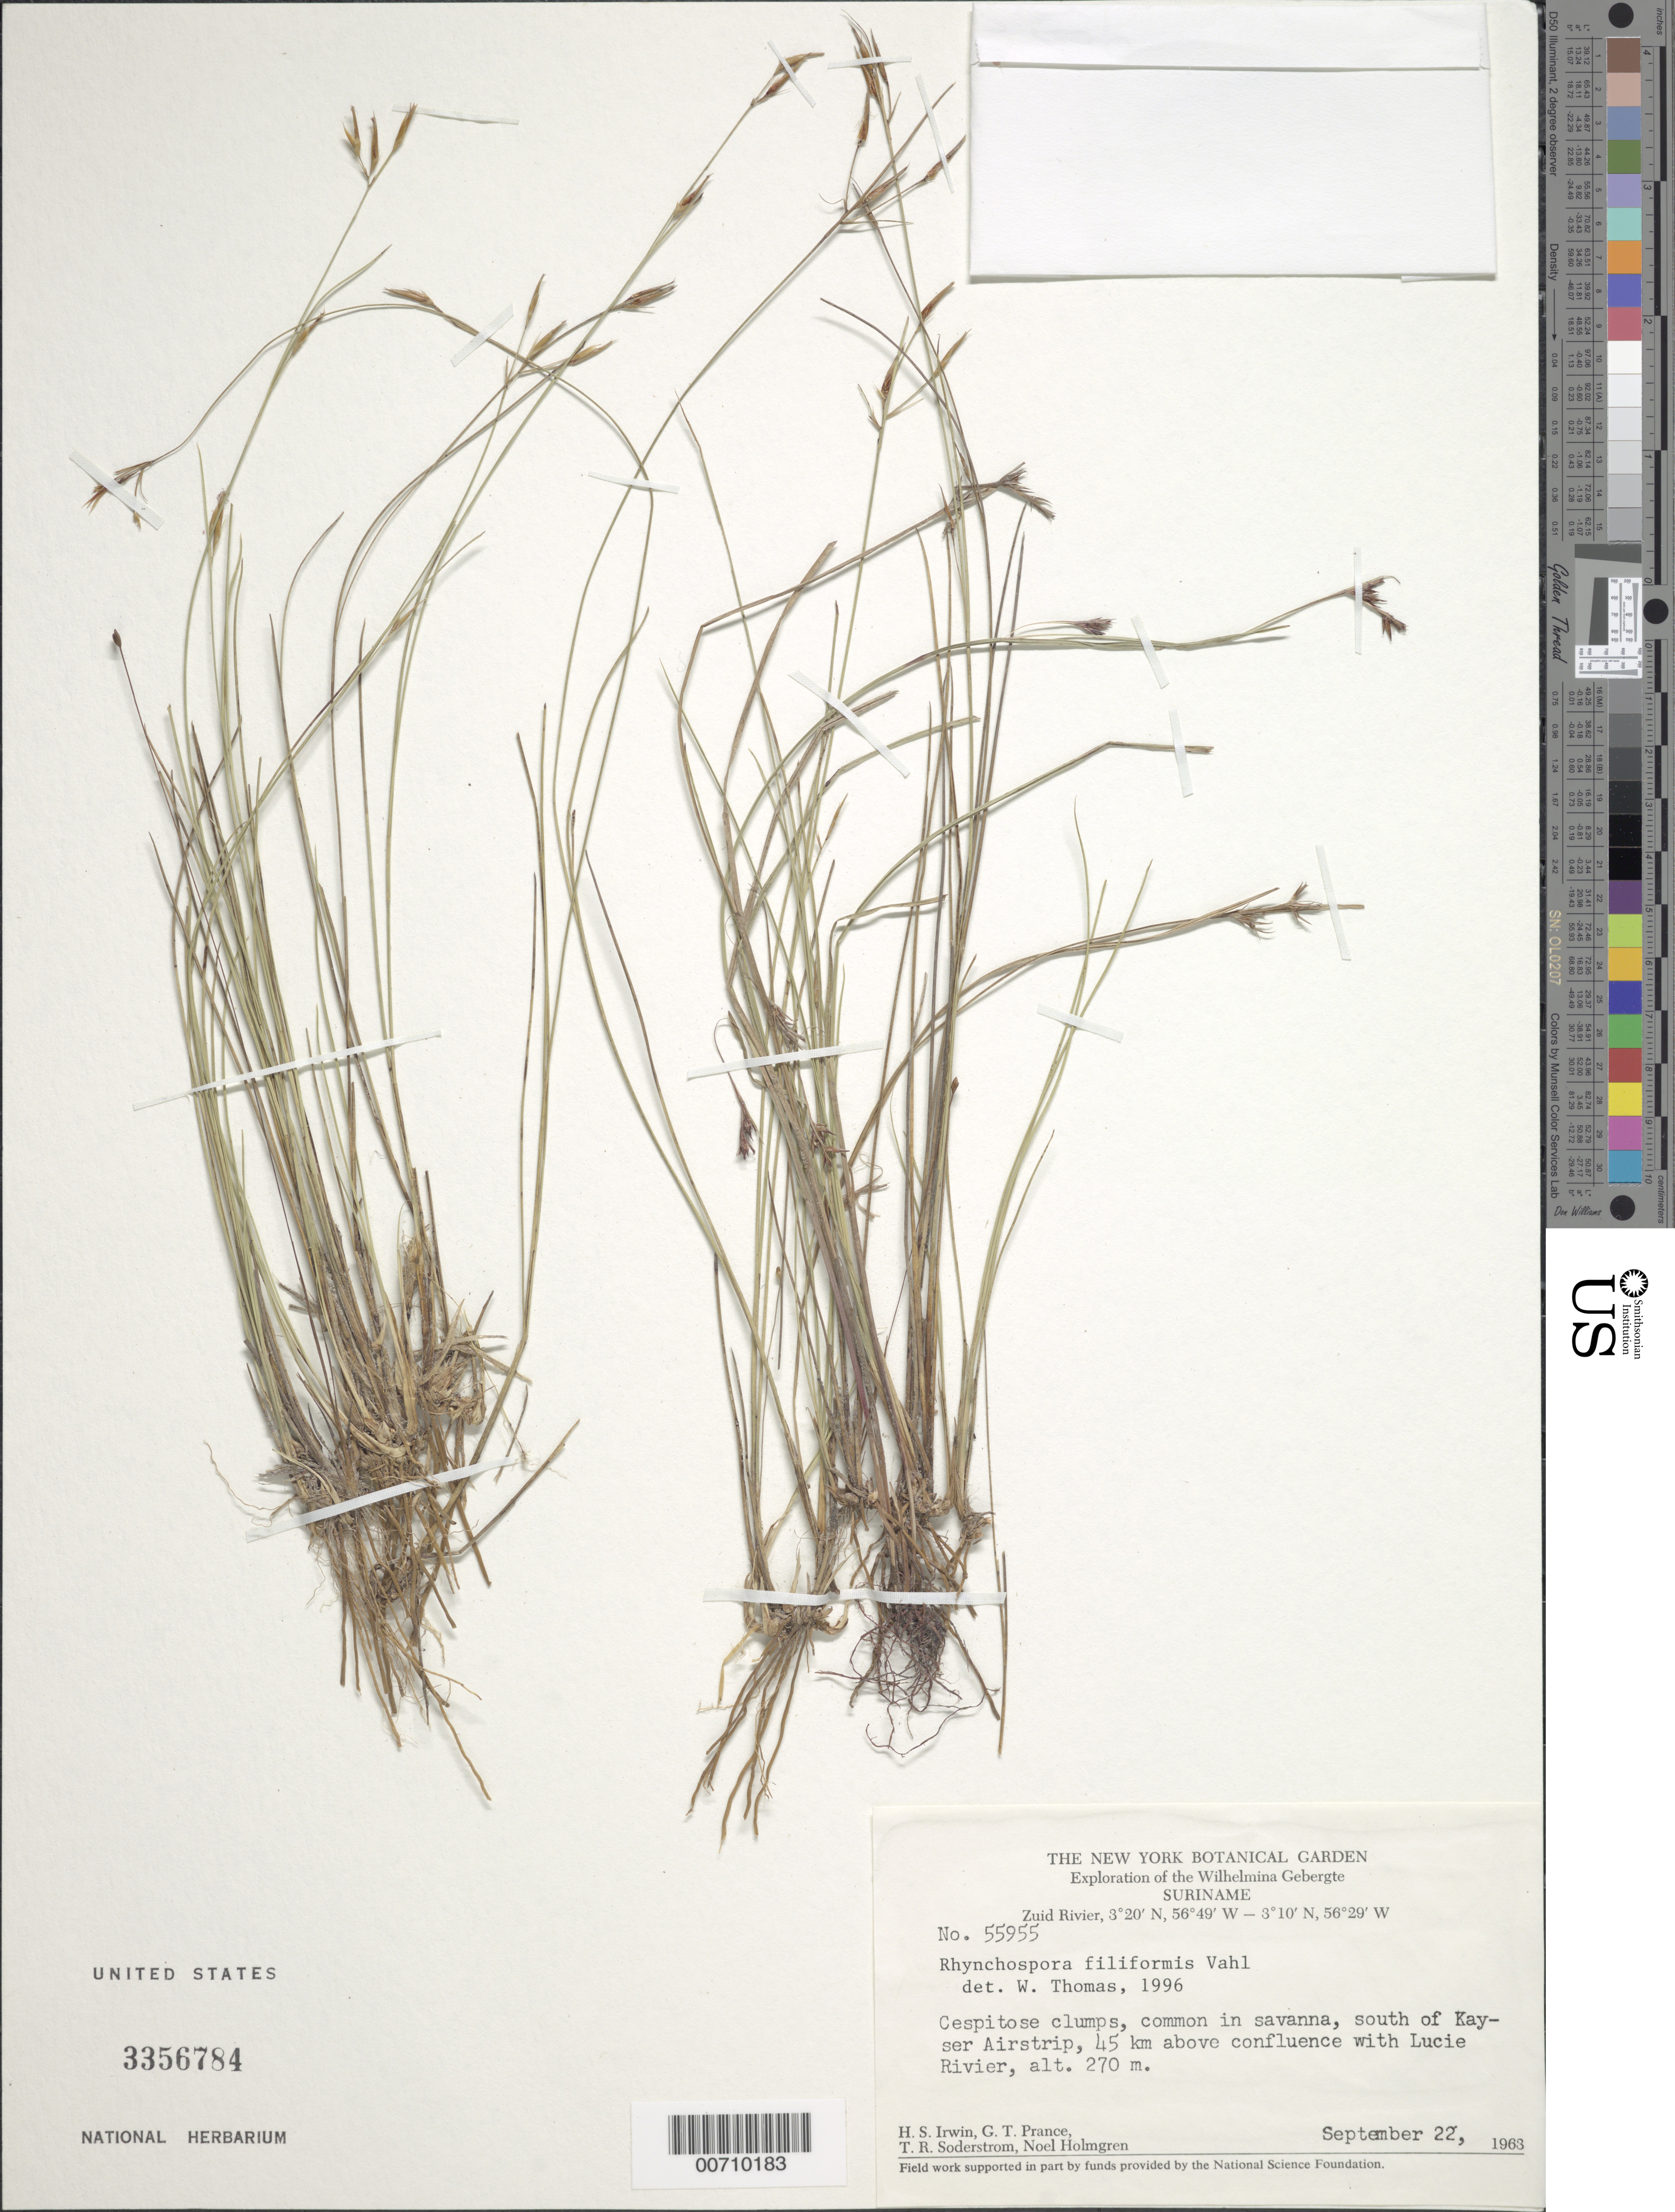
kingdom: Plantae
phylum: Tracheophyta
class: Liliopsida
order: Poales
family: Cyperaceae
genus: Rhynchospora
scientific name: Rhynchospora filiformis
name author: Vahl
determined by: Thomas, W. W., (NY), New York Botanical Garden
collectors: H. Irwin, G. T. Prance, T. R. Soderstrom & N. H. Holmgren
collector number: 55955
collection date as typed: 22-Sep-63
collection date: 1963-09-22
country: Suriname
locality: Kayser Airstrip, Zuid R., 45 km above confl. with Lucie R., Wilhelmina Gebergte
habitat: Savanna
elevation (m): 270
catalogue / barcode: US 3356784